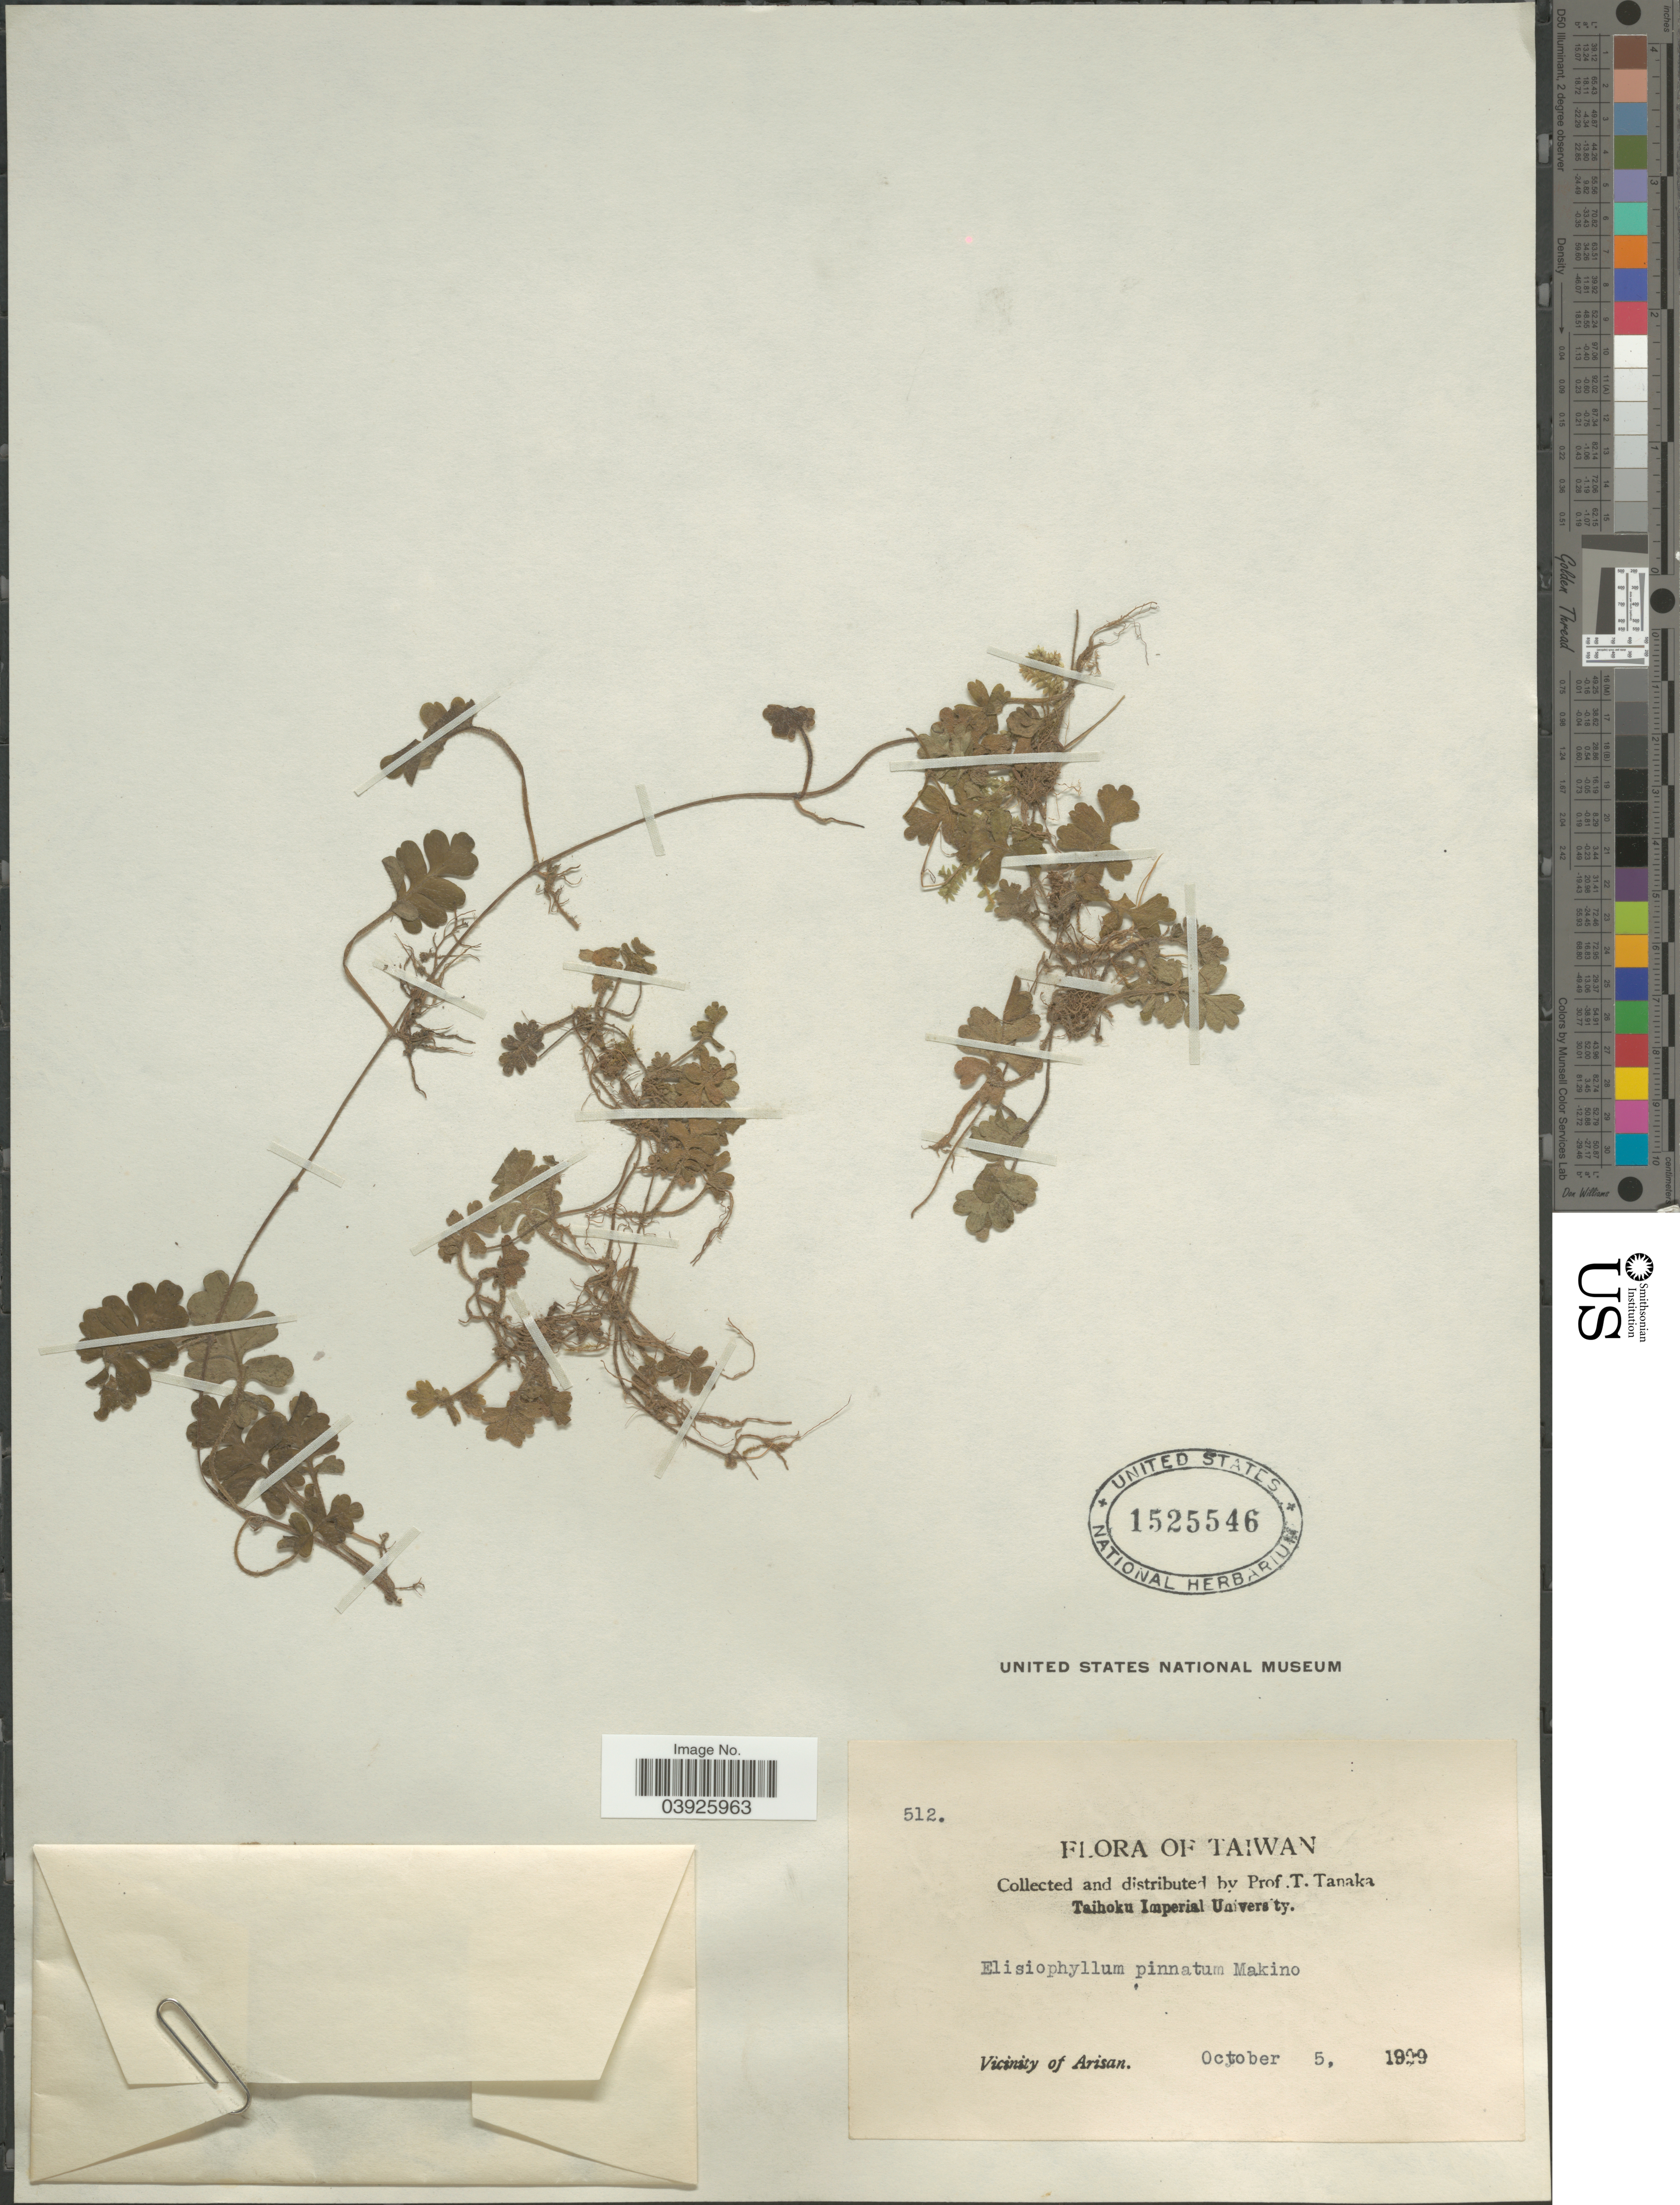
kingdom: Plantae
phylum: Tracheophyta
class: Magnoliopsida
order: Lamiales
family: Plantaginaceae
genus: Ellisiophyllum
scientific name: Ellisiophyllum pinnatum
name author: (Wall. ex Benth.) Makino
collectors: T. Tanaka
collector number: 512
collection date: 1999-10-05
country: Taiwan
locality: Vicinity of Arisan.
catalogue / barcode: US 1525546